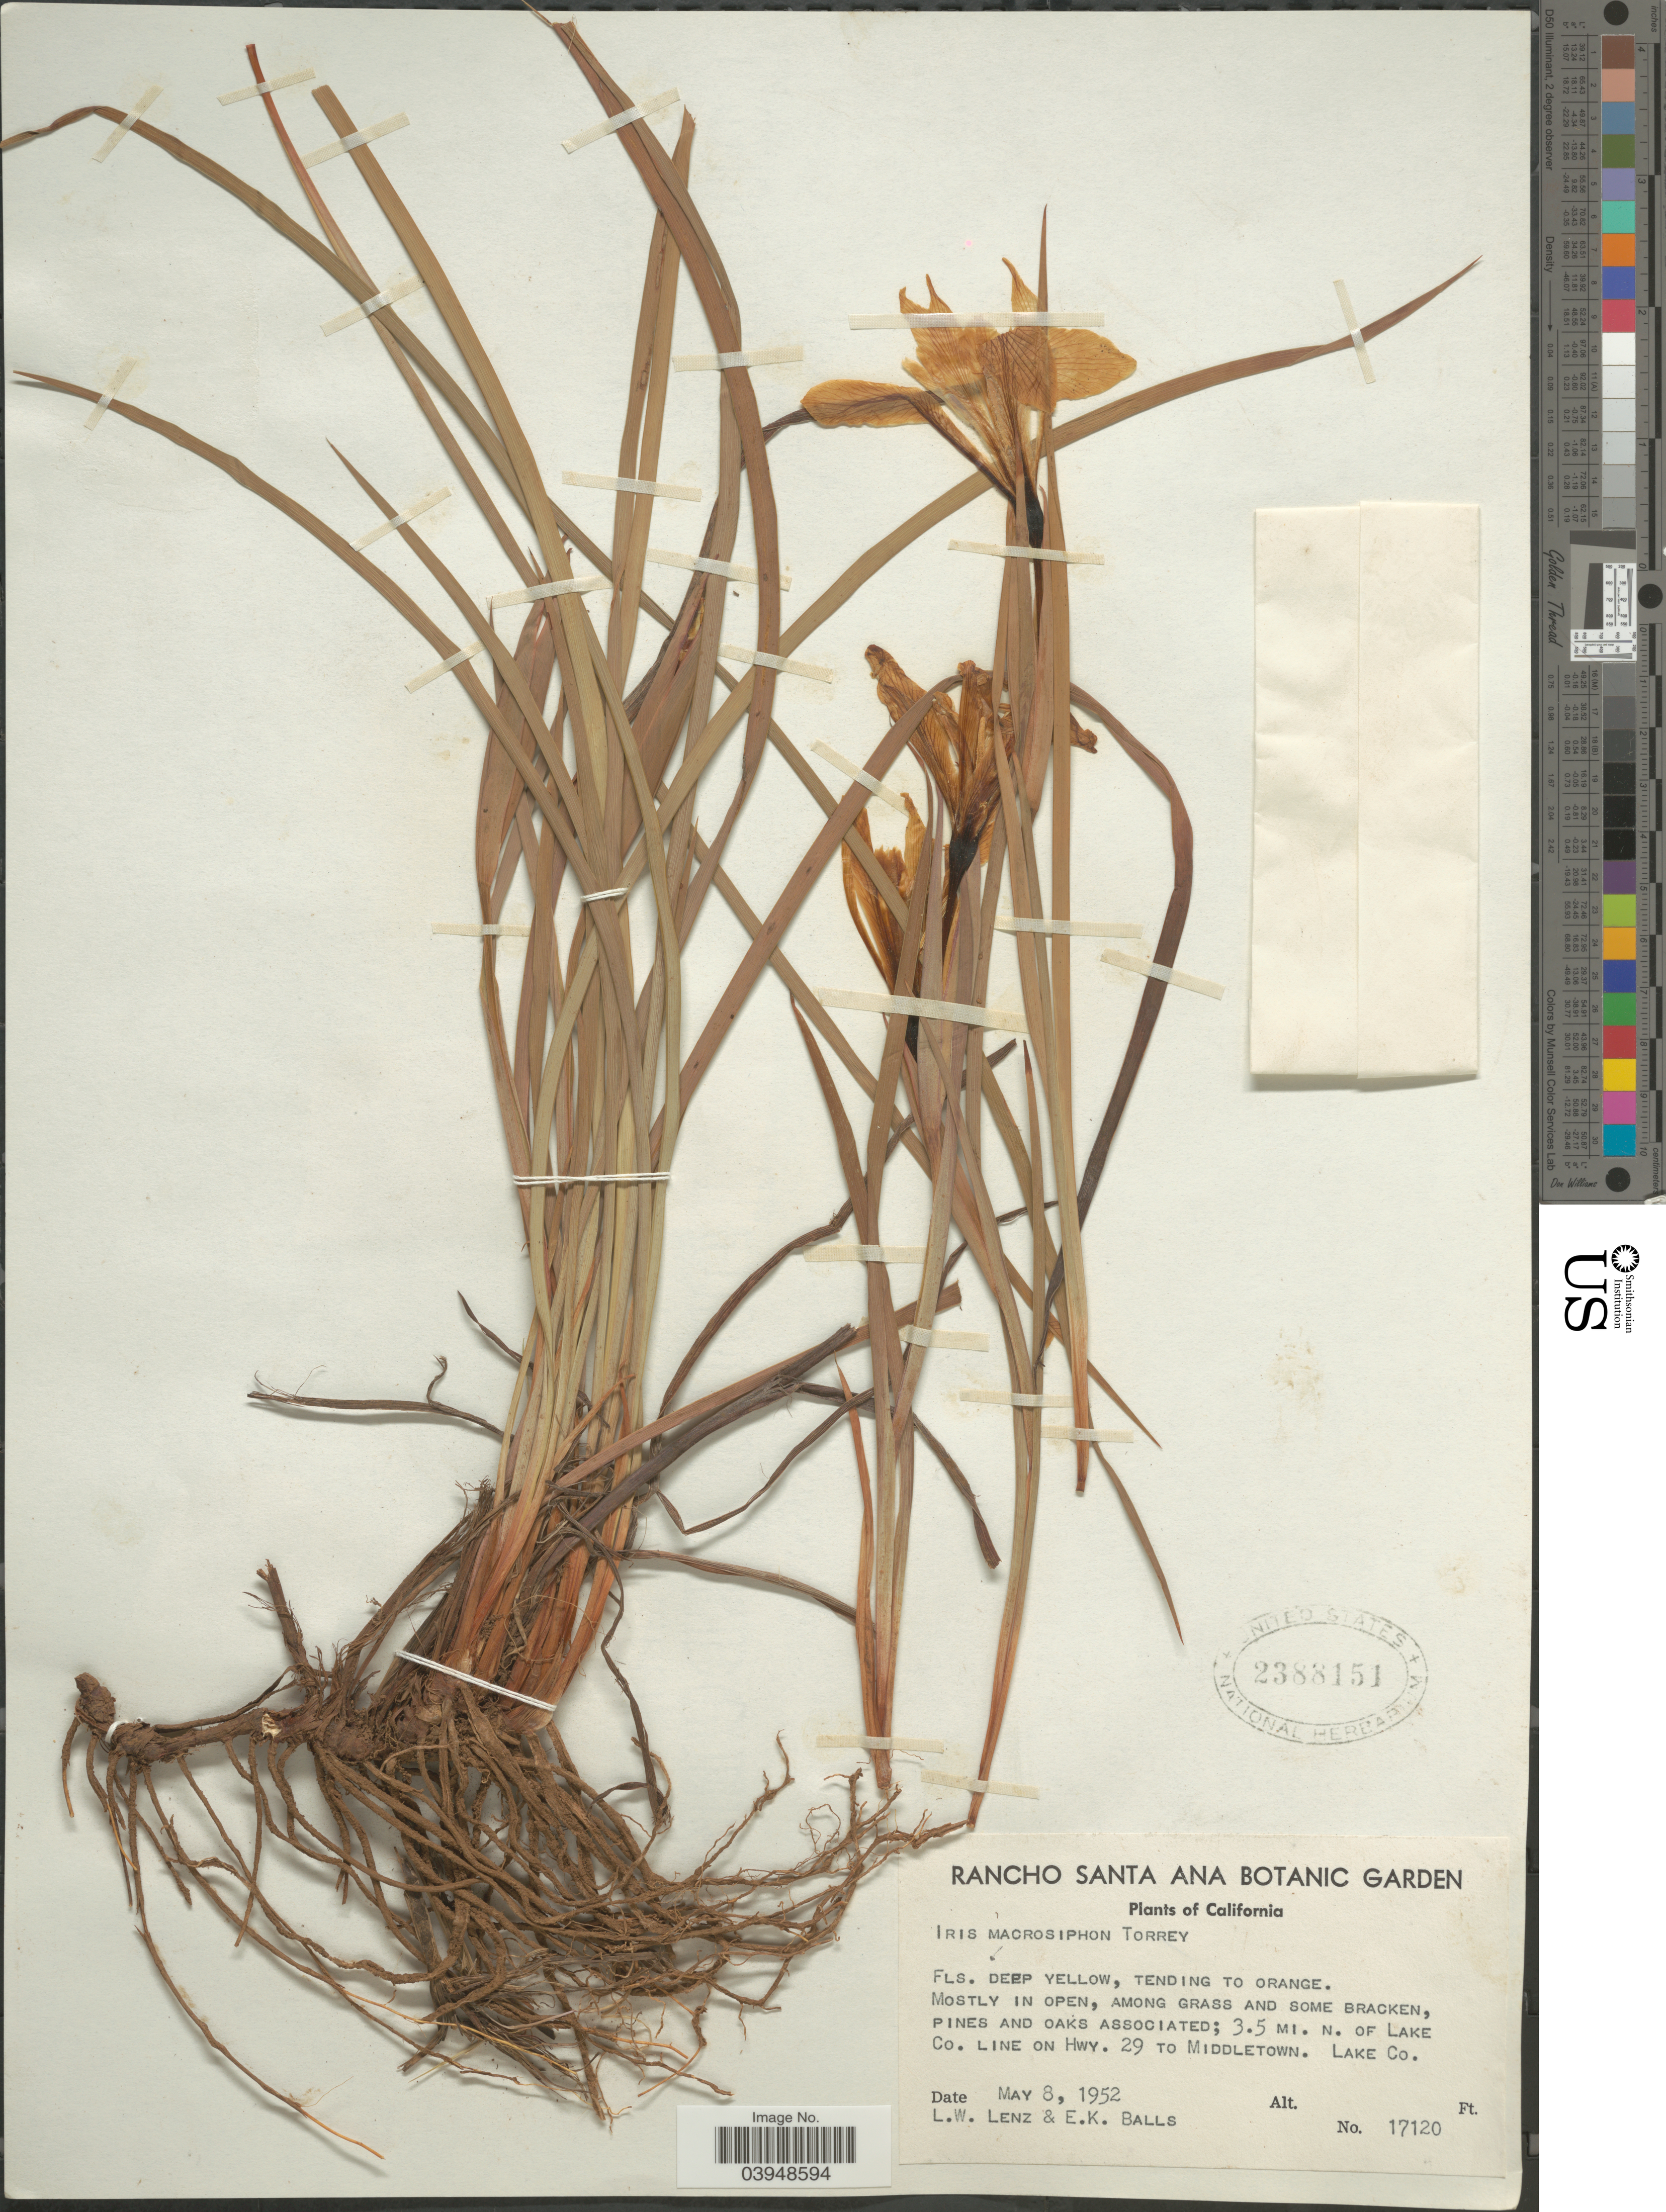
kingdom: Plantae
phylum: Tracheophyta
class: Liliopsida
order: Asparagales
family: Iridaceae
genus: Iris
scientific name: Iris macrosiphon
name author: Torr.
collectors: L. Lenz & E. K. Balls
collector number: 17120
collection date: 1952-05-08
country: United States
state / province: California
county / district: Lake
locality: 3.5 mi. N. of Lake Co. Line on Hwy. 29 to Middletown. Lake Co.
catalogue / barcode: US 2388151